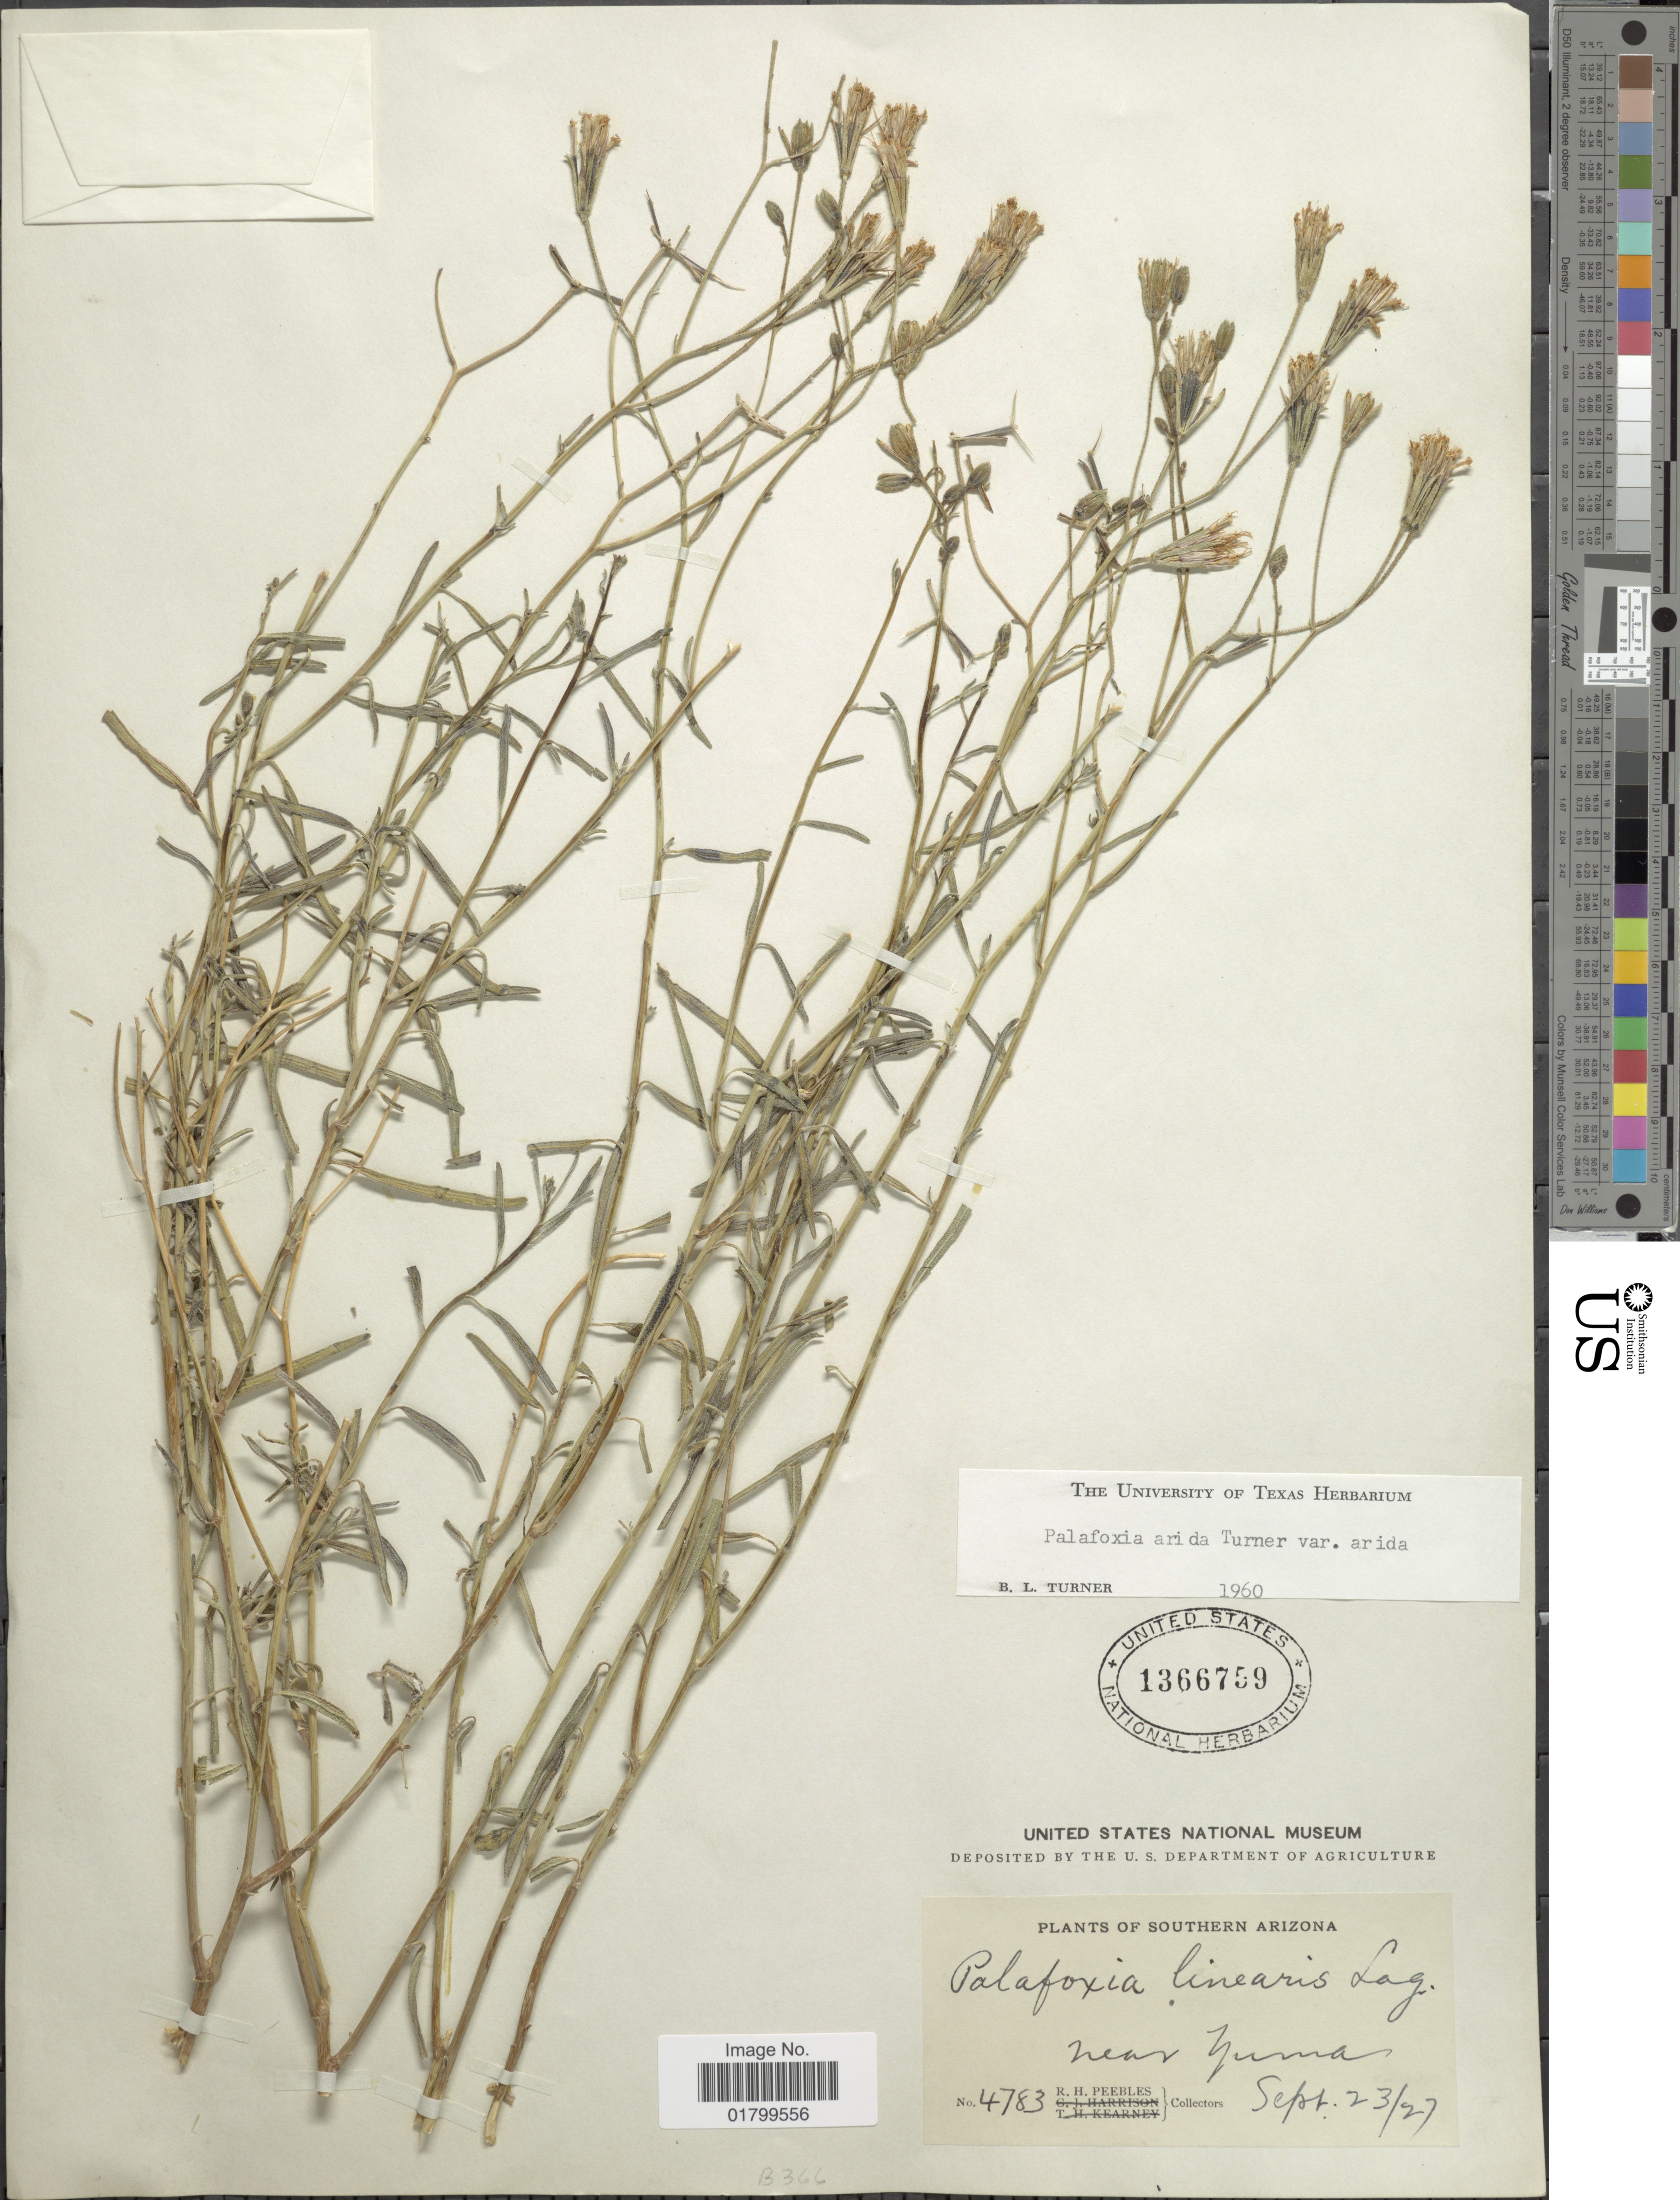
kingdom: Plantae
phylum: Tracheophyta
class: Magnoliopsida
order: Asterales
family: Asteraceae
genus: Palafoxia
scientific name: Palafoxia arida var. arida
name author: B.L. Turner & M.I. Morris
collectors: R. H. Peebles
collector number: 4783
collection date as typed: Transcribed d/m/y: 23/9/27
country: United States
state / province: Arizona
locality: Near Yuma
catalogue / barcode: US 1366759